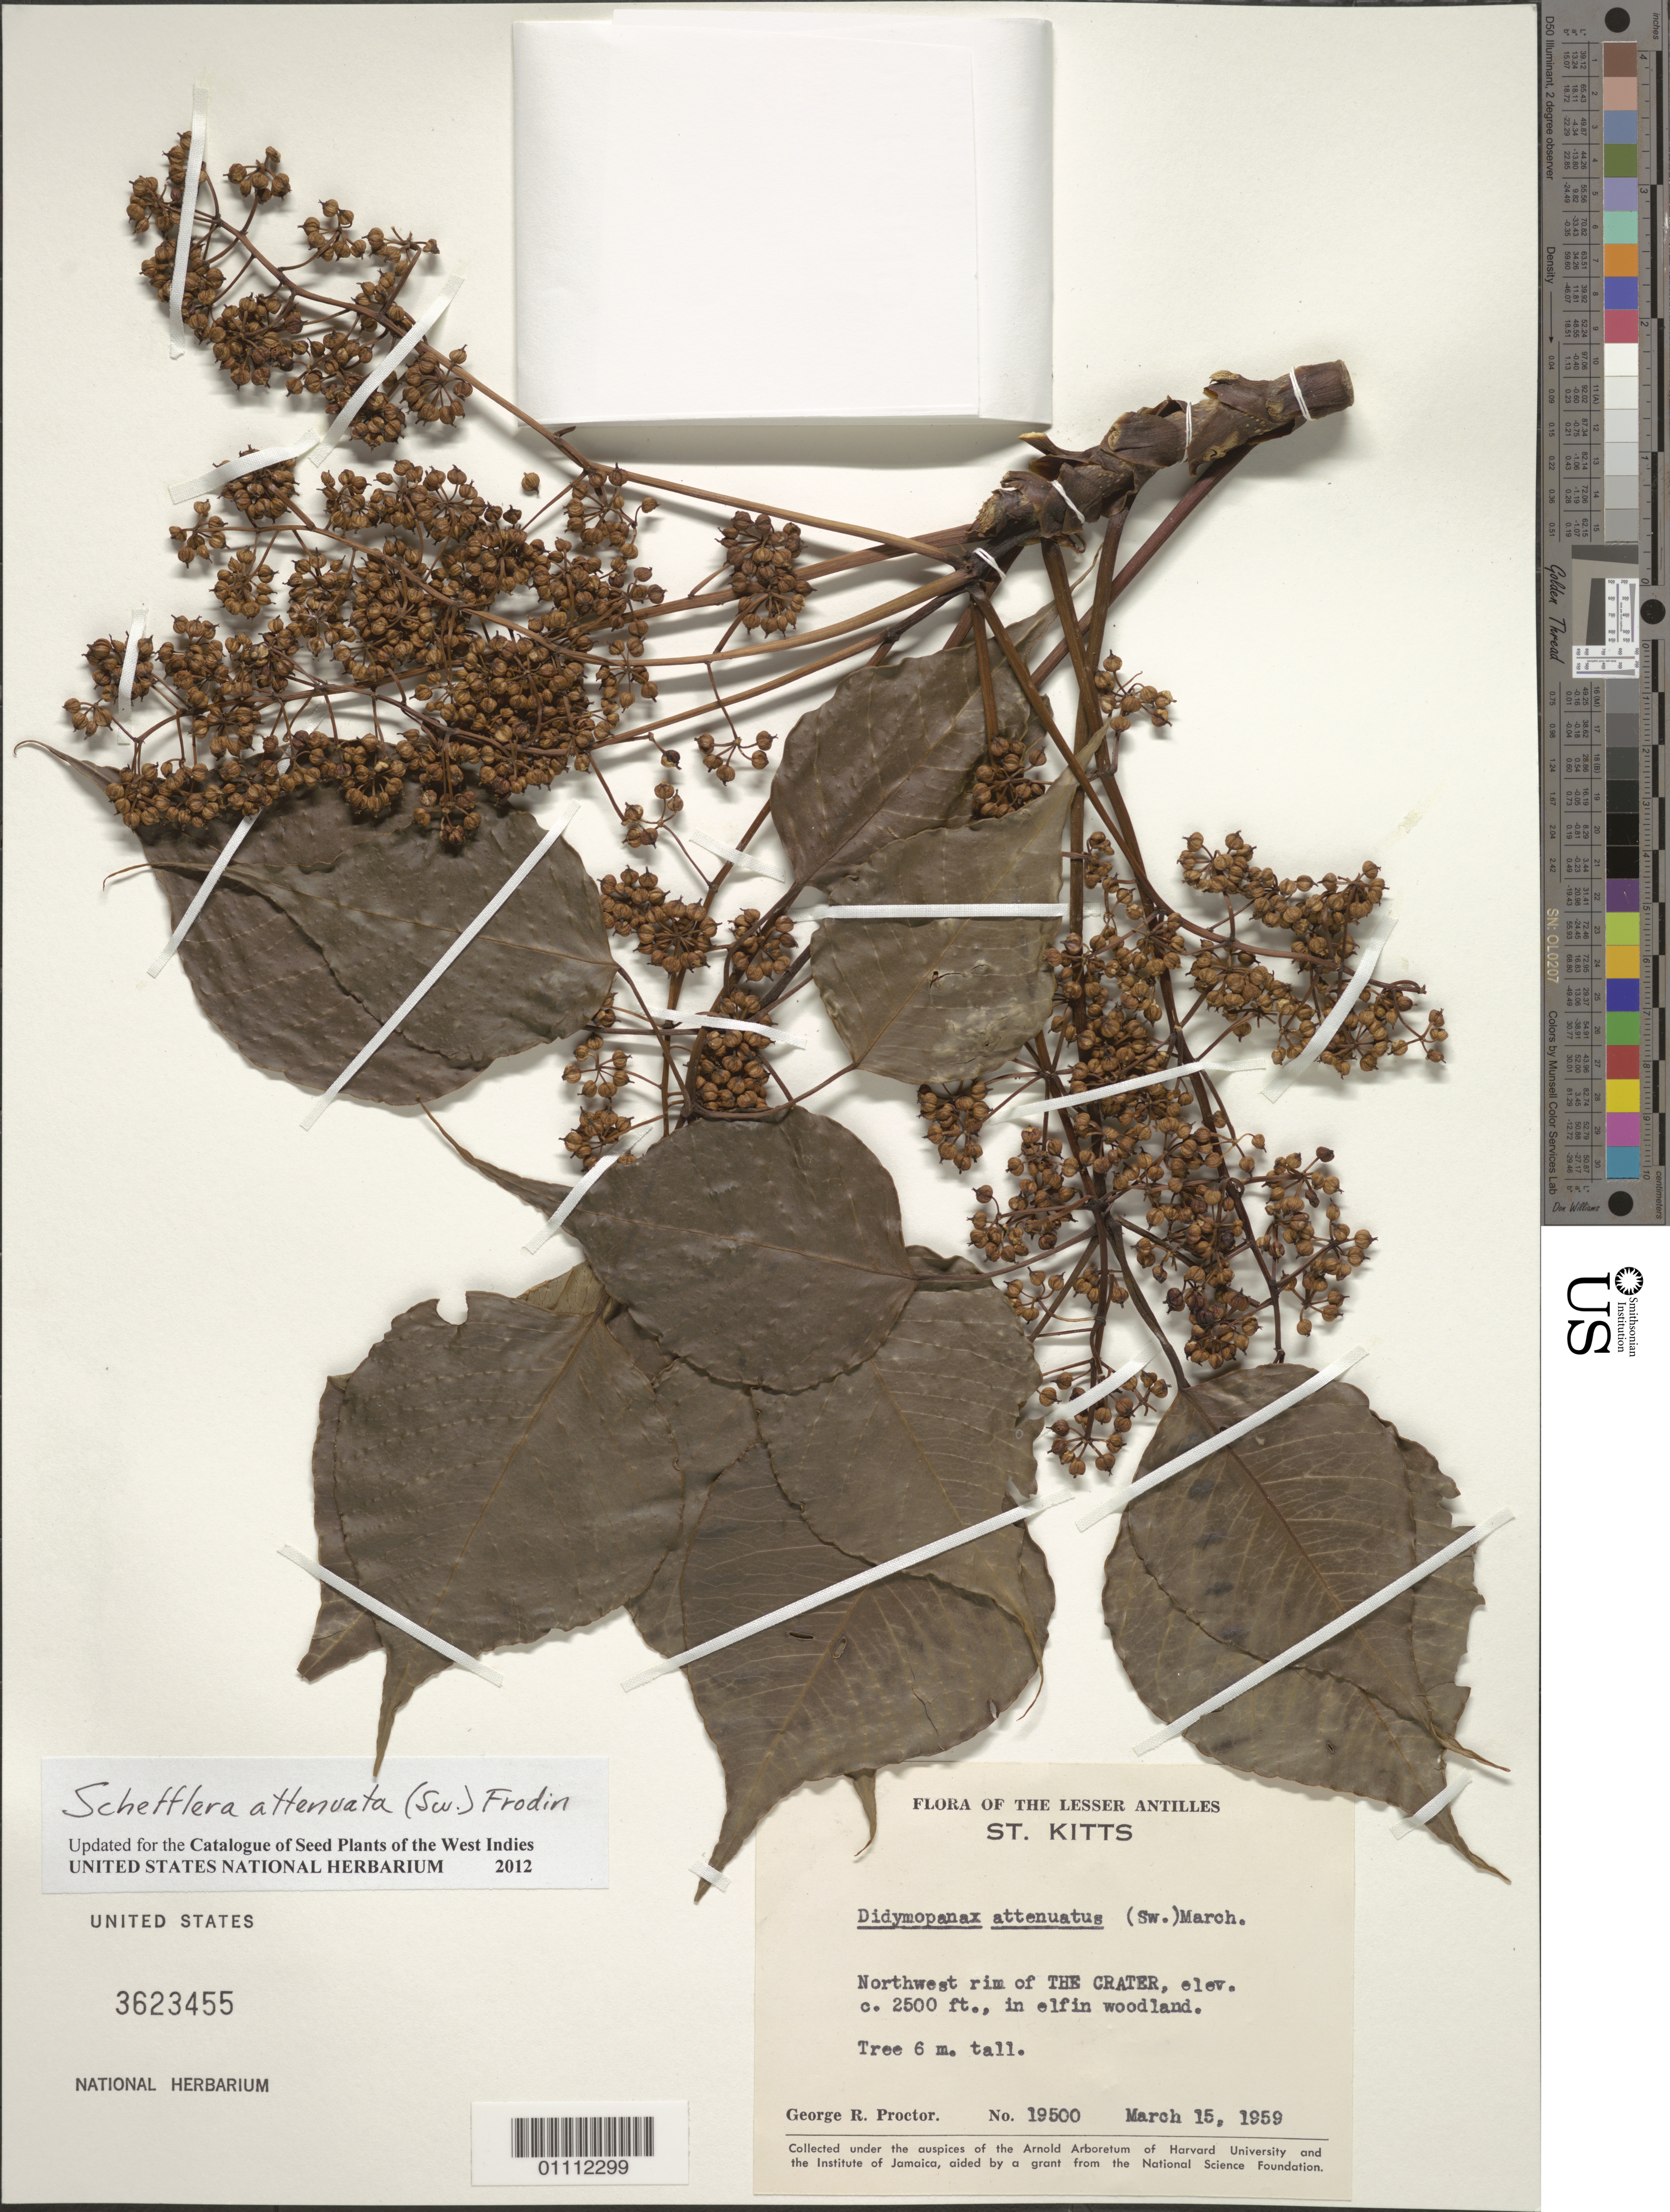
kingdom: Plantae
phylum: Tracheophyta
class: Magnoliopsida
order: Apiales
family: Araliaceae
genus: Schefflera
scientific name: Schefflera attenuata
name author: (Sw.) Frodin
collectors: G. R. Proctor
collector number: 19500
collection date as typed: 15 Mar 1959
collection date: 1959-03-15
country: St. Christopher-Nevis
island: St. Christopher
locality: The Crater, NW rim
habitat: In elfin woodland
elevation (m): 762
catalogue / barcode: US 3623455